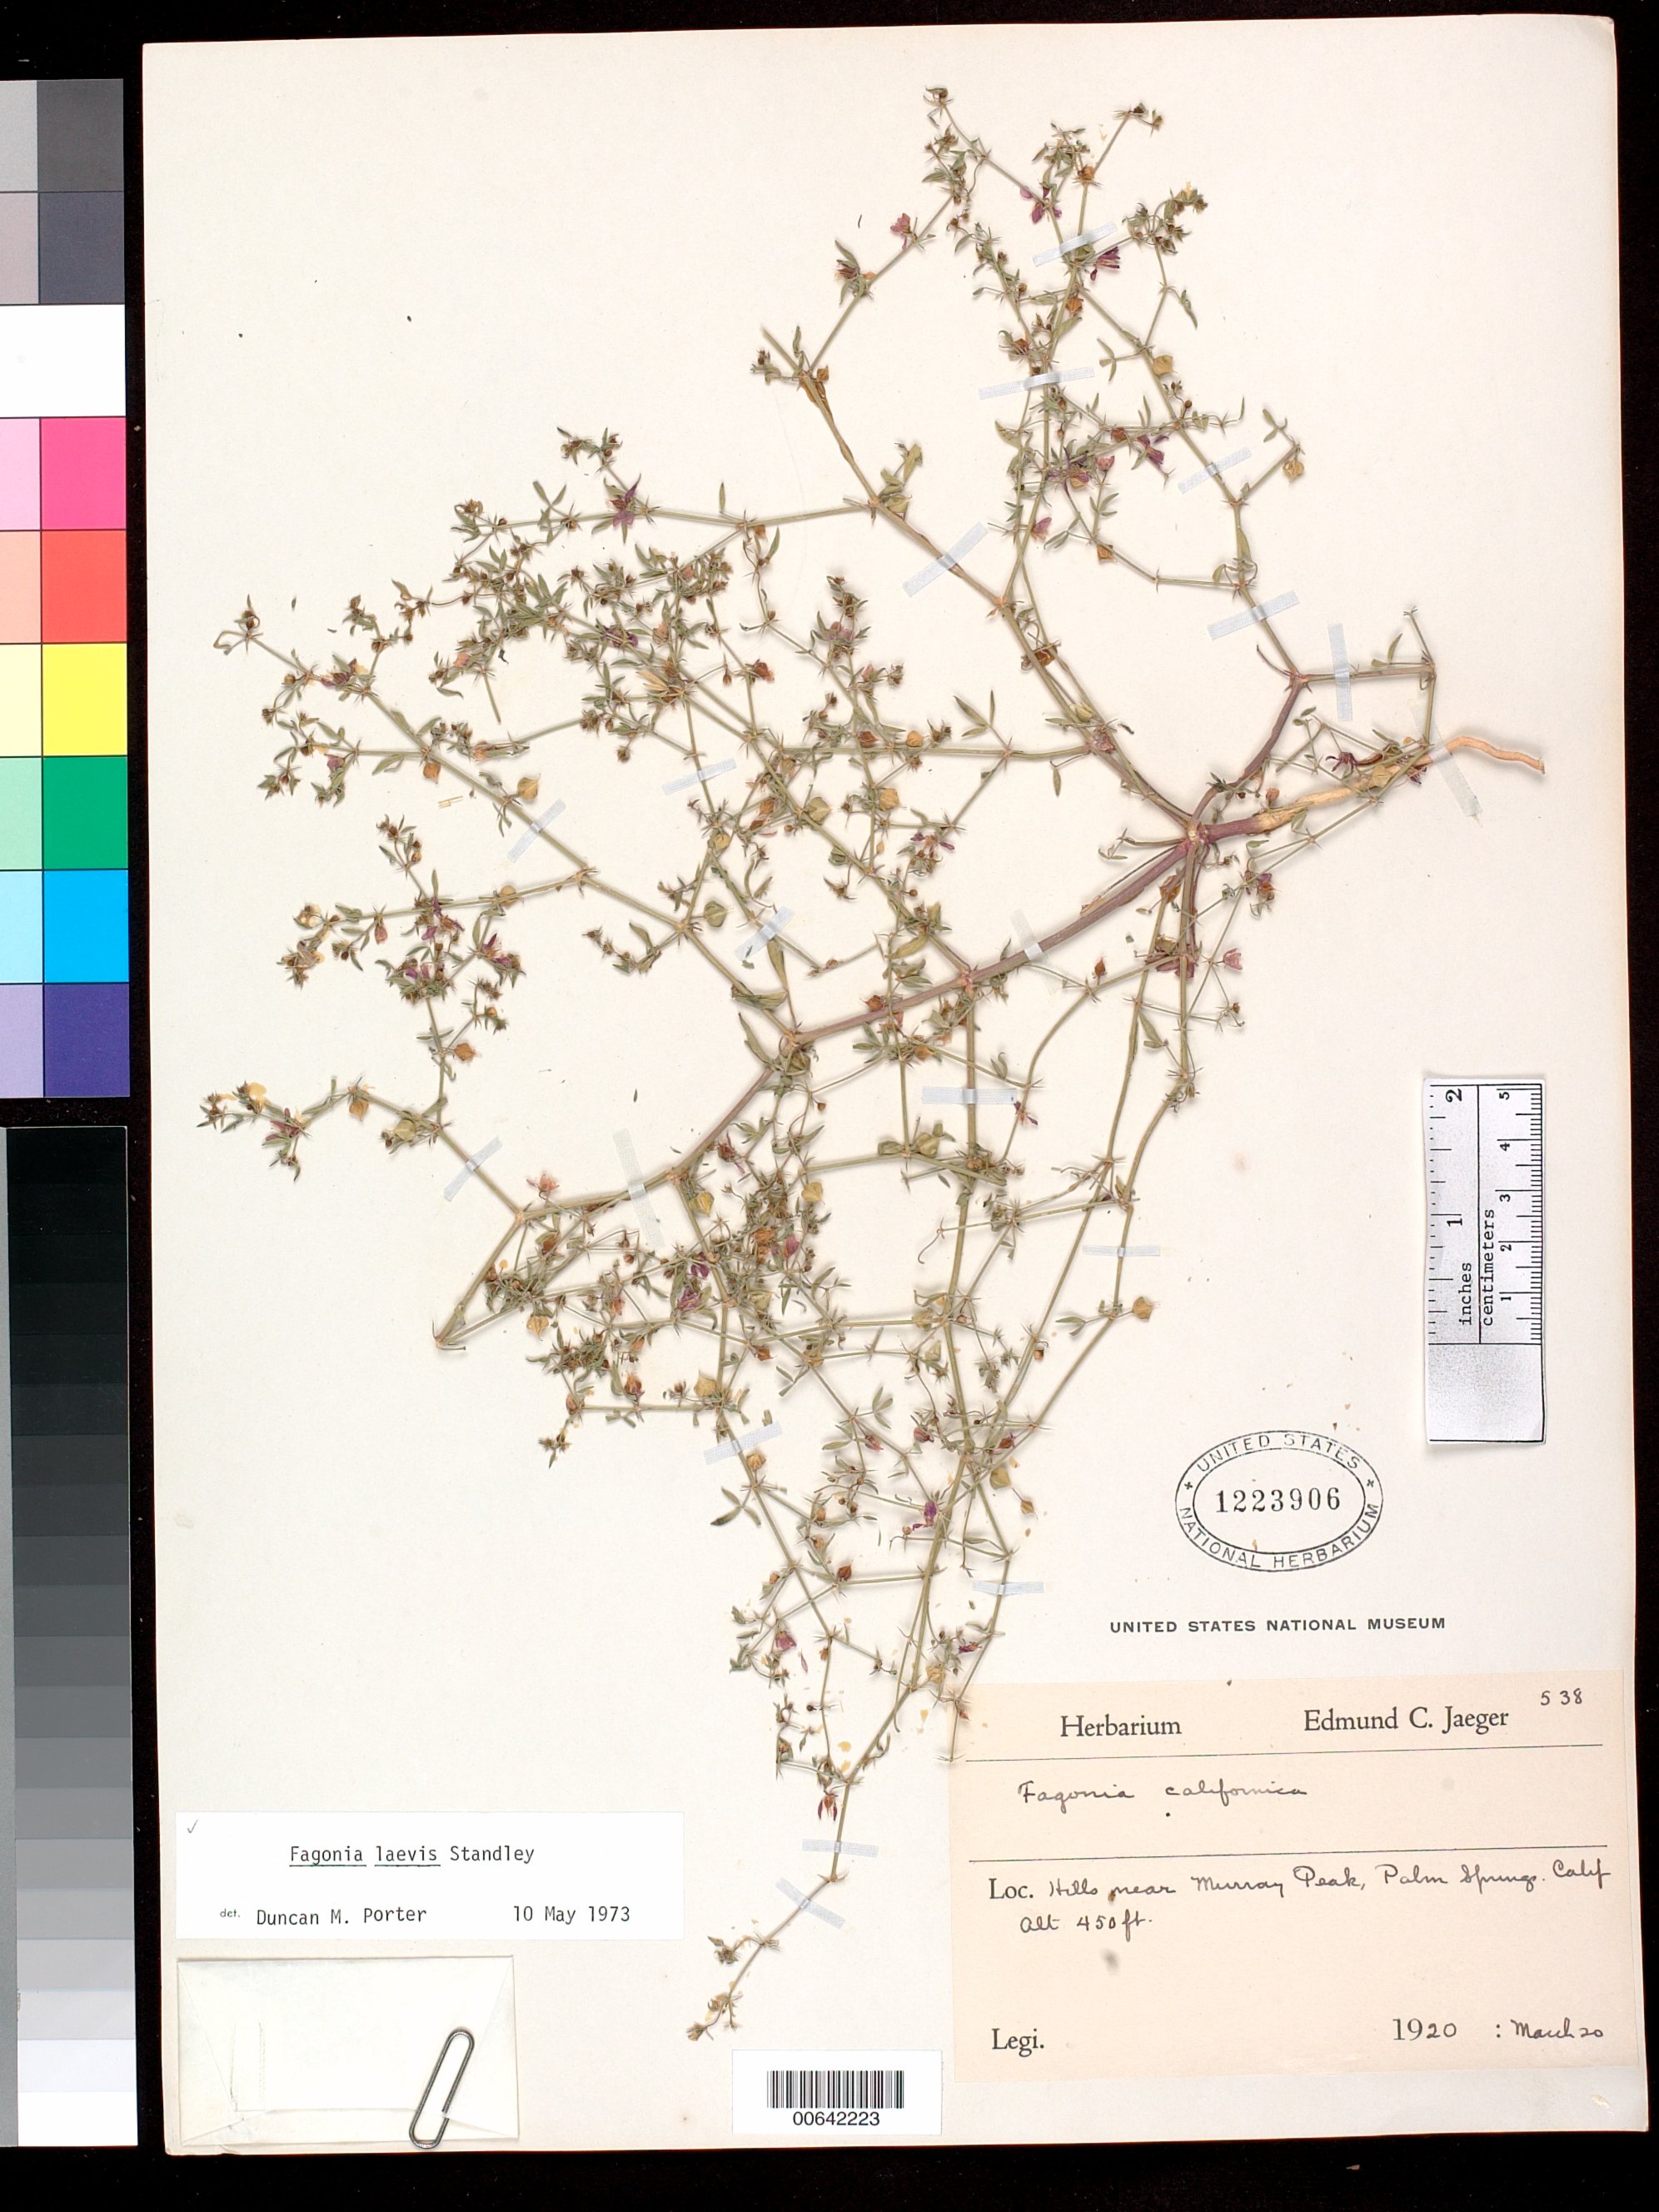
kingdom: Plantae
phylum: Tracheophyta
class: Magnoliopsida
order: Zygophyllales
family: Zygophyllaceae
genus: Fagonia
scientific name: Fagonia laevis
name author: Standl.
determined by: Porter, D. M.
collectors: E. Jaeger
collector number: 538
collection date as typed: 20 Mar 1920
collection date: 1920-03-20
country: United States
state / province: California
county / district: Riverside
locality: Hills near Murray Peak, Palm Springs.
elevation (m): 137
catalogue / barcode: US 1223906